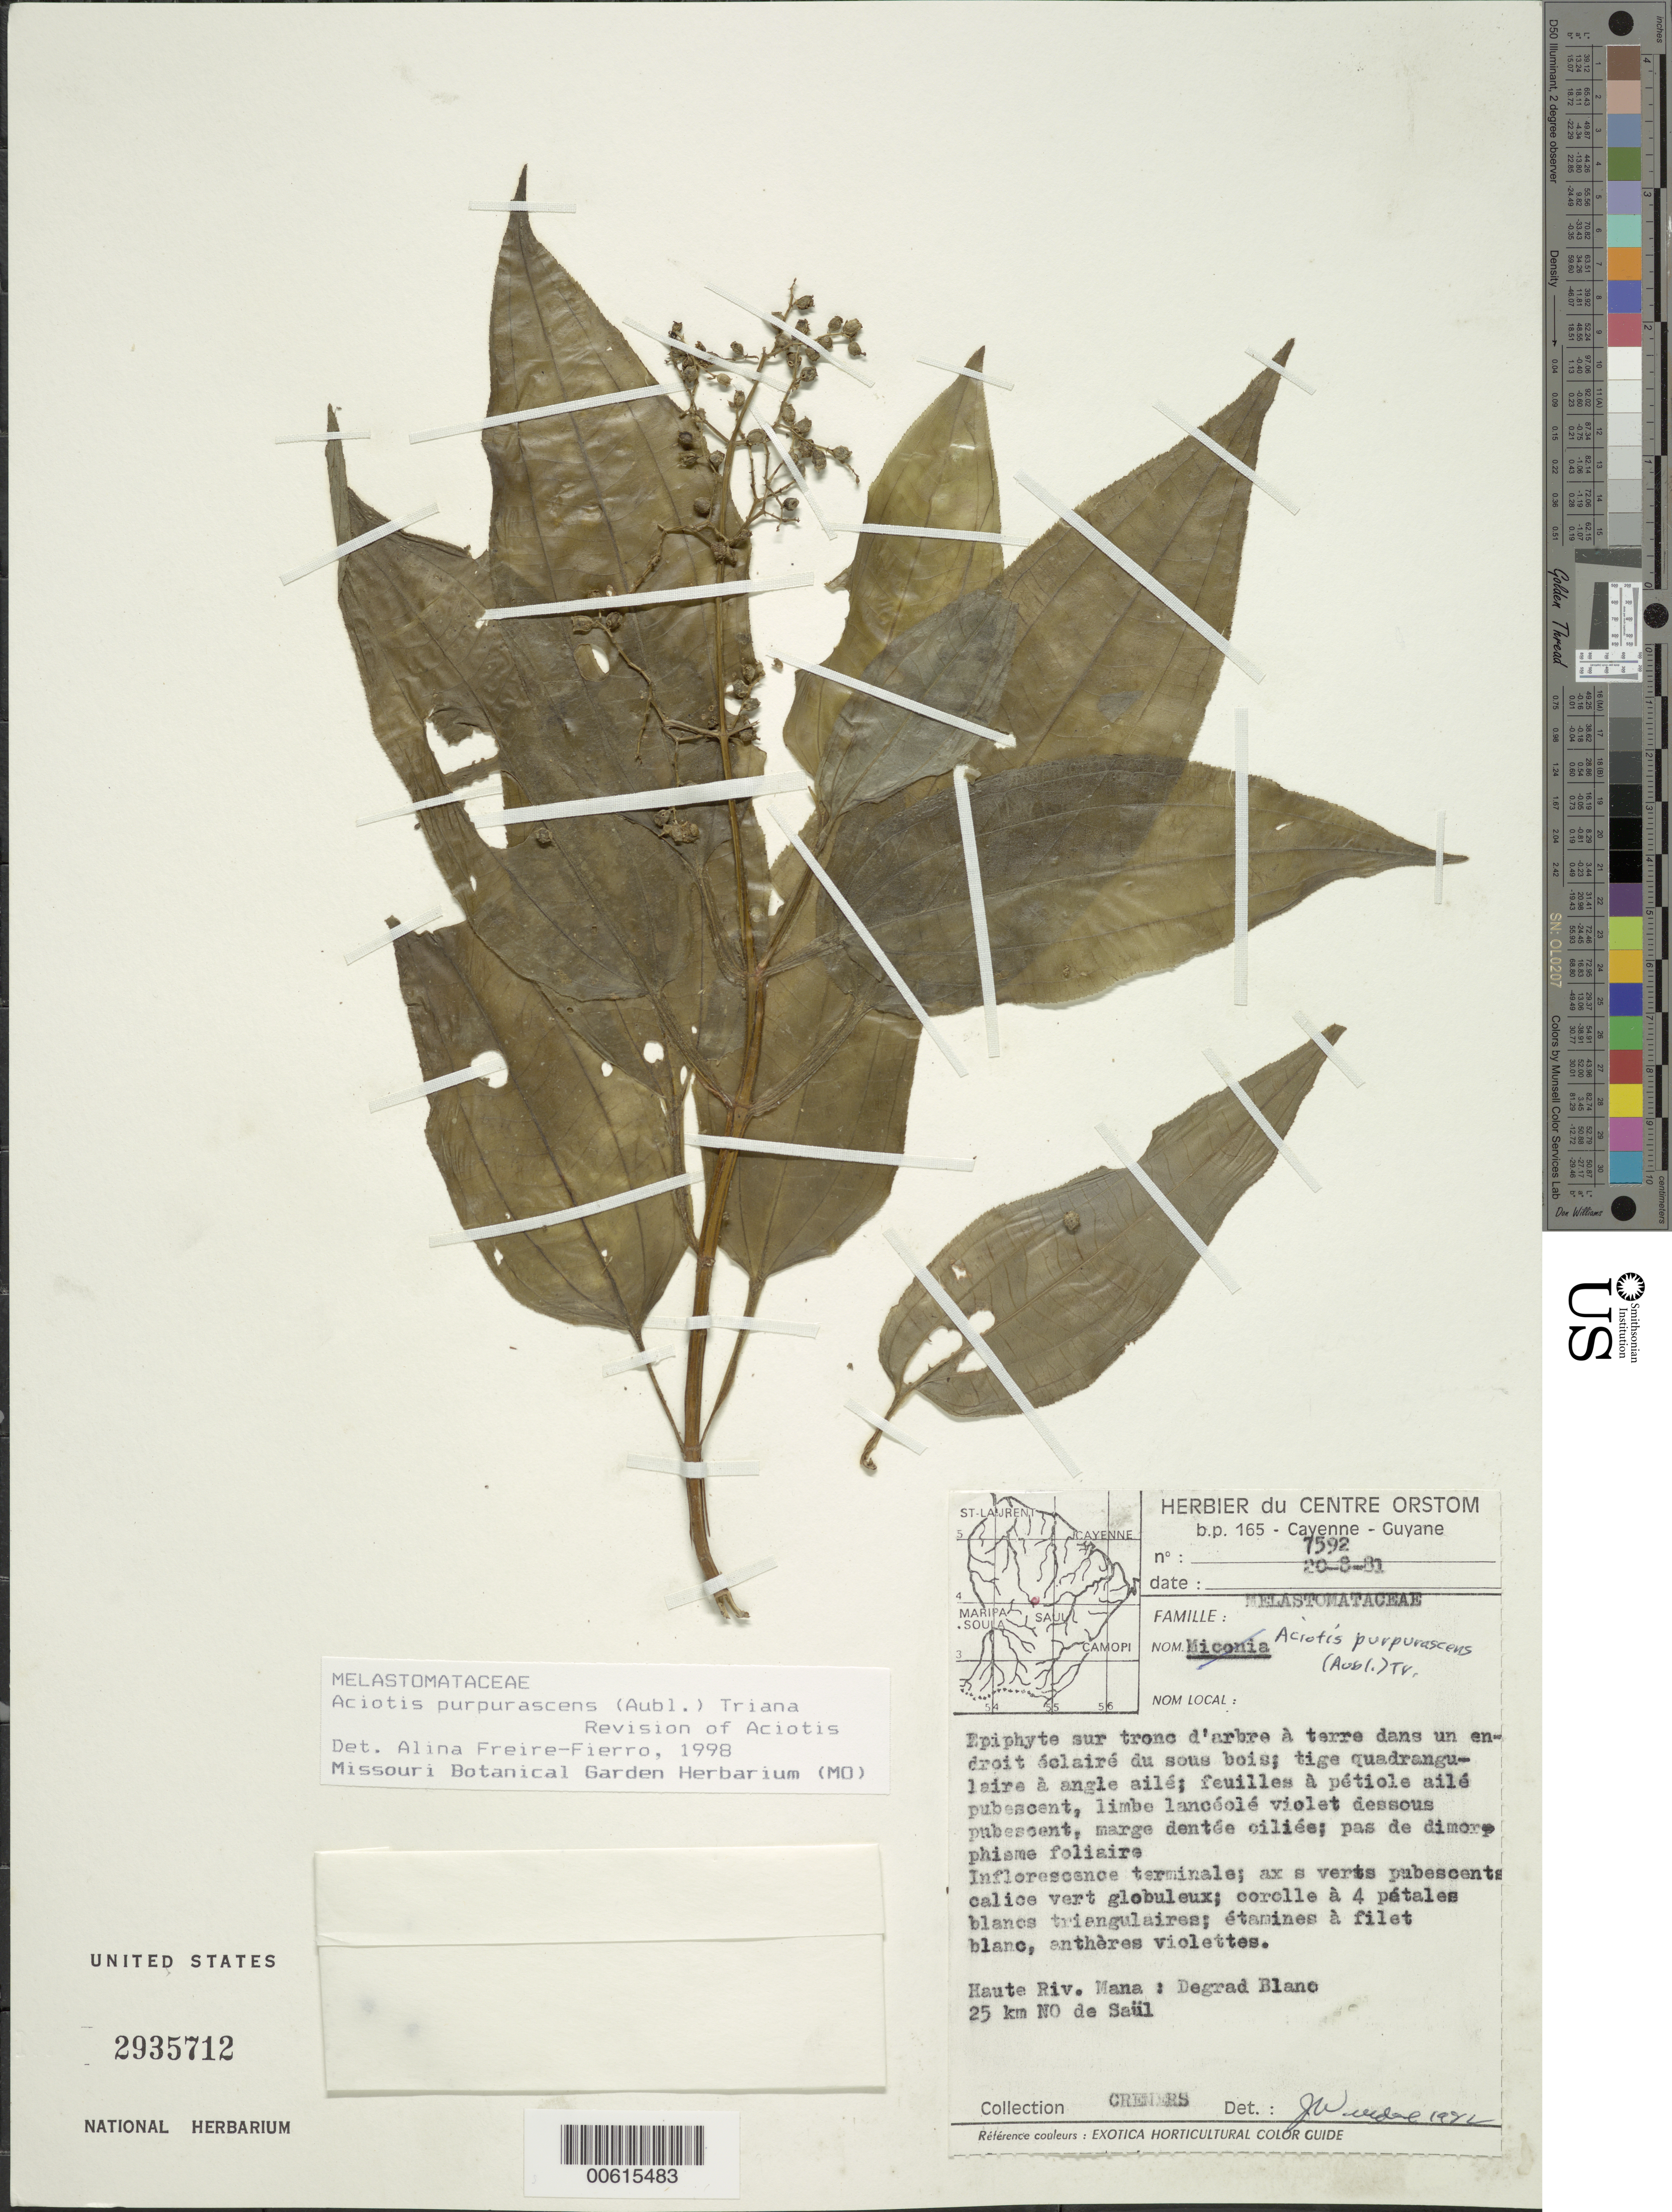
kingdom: Plantae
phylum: Tracheophyta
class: Magnoliopsida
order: Myrtales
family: Melastomataceae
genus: Aciotis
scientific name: Aciotis purpurascens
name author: (Aubl.) Triana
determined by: Freire-Fierro, A.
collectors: G. Cremers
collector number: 7592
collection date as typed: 20-Aug-81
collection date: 1981-08-20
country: French Guiana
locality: Rivière Mana, Degrad Blanc, 25 km NO de Saül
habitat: Sur tronc d'arbre a terres dans un endroit eclaire du sous bois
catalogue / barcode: US 2935712